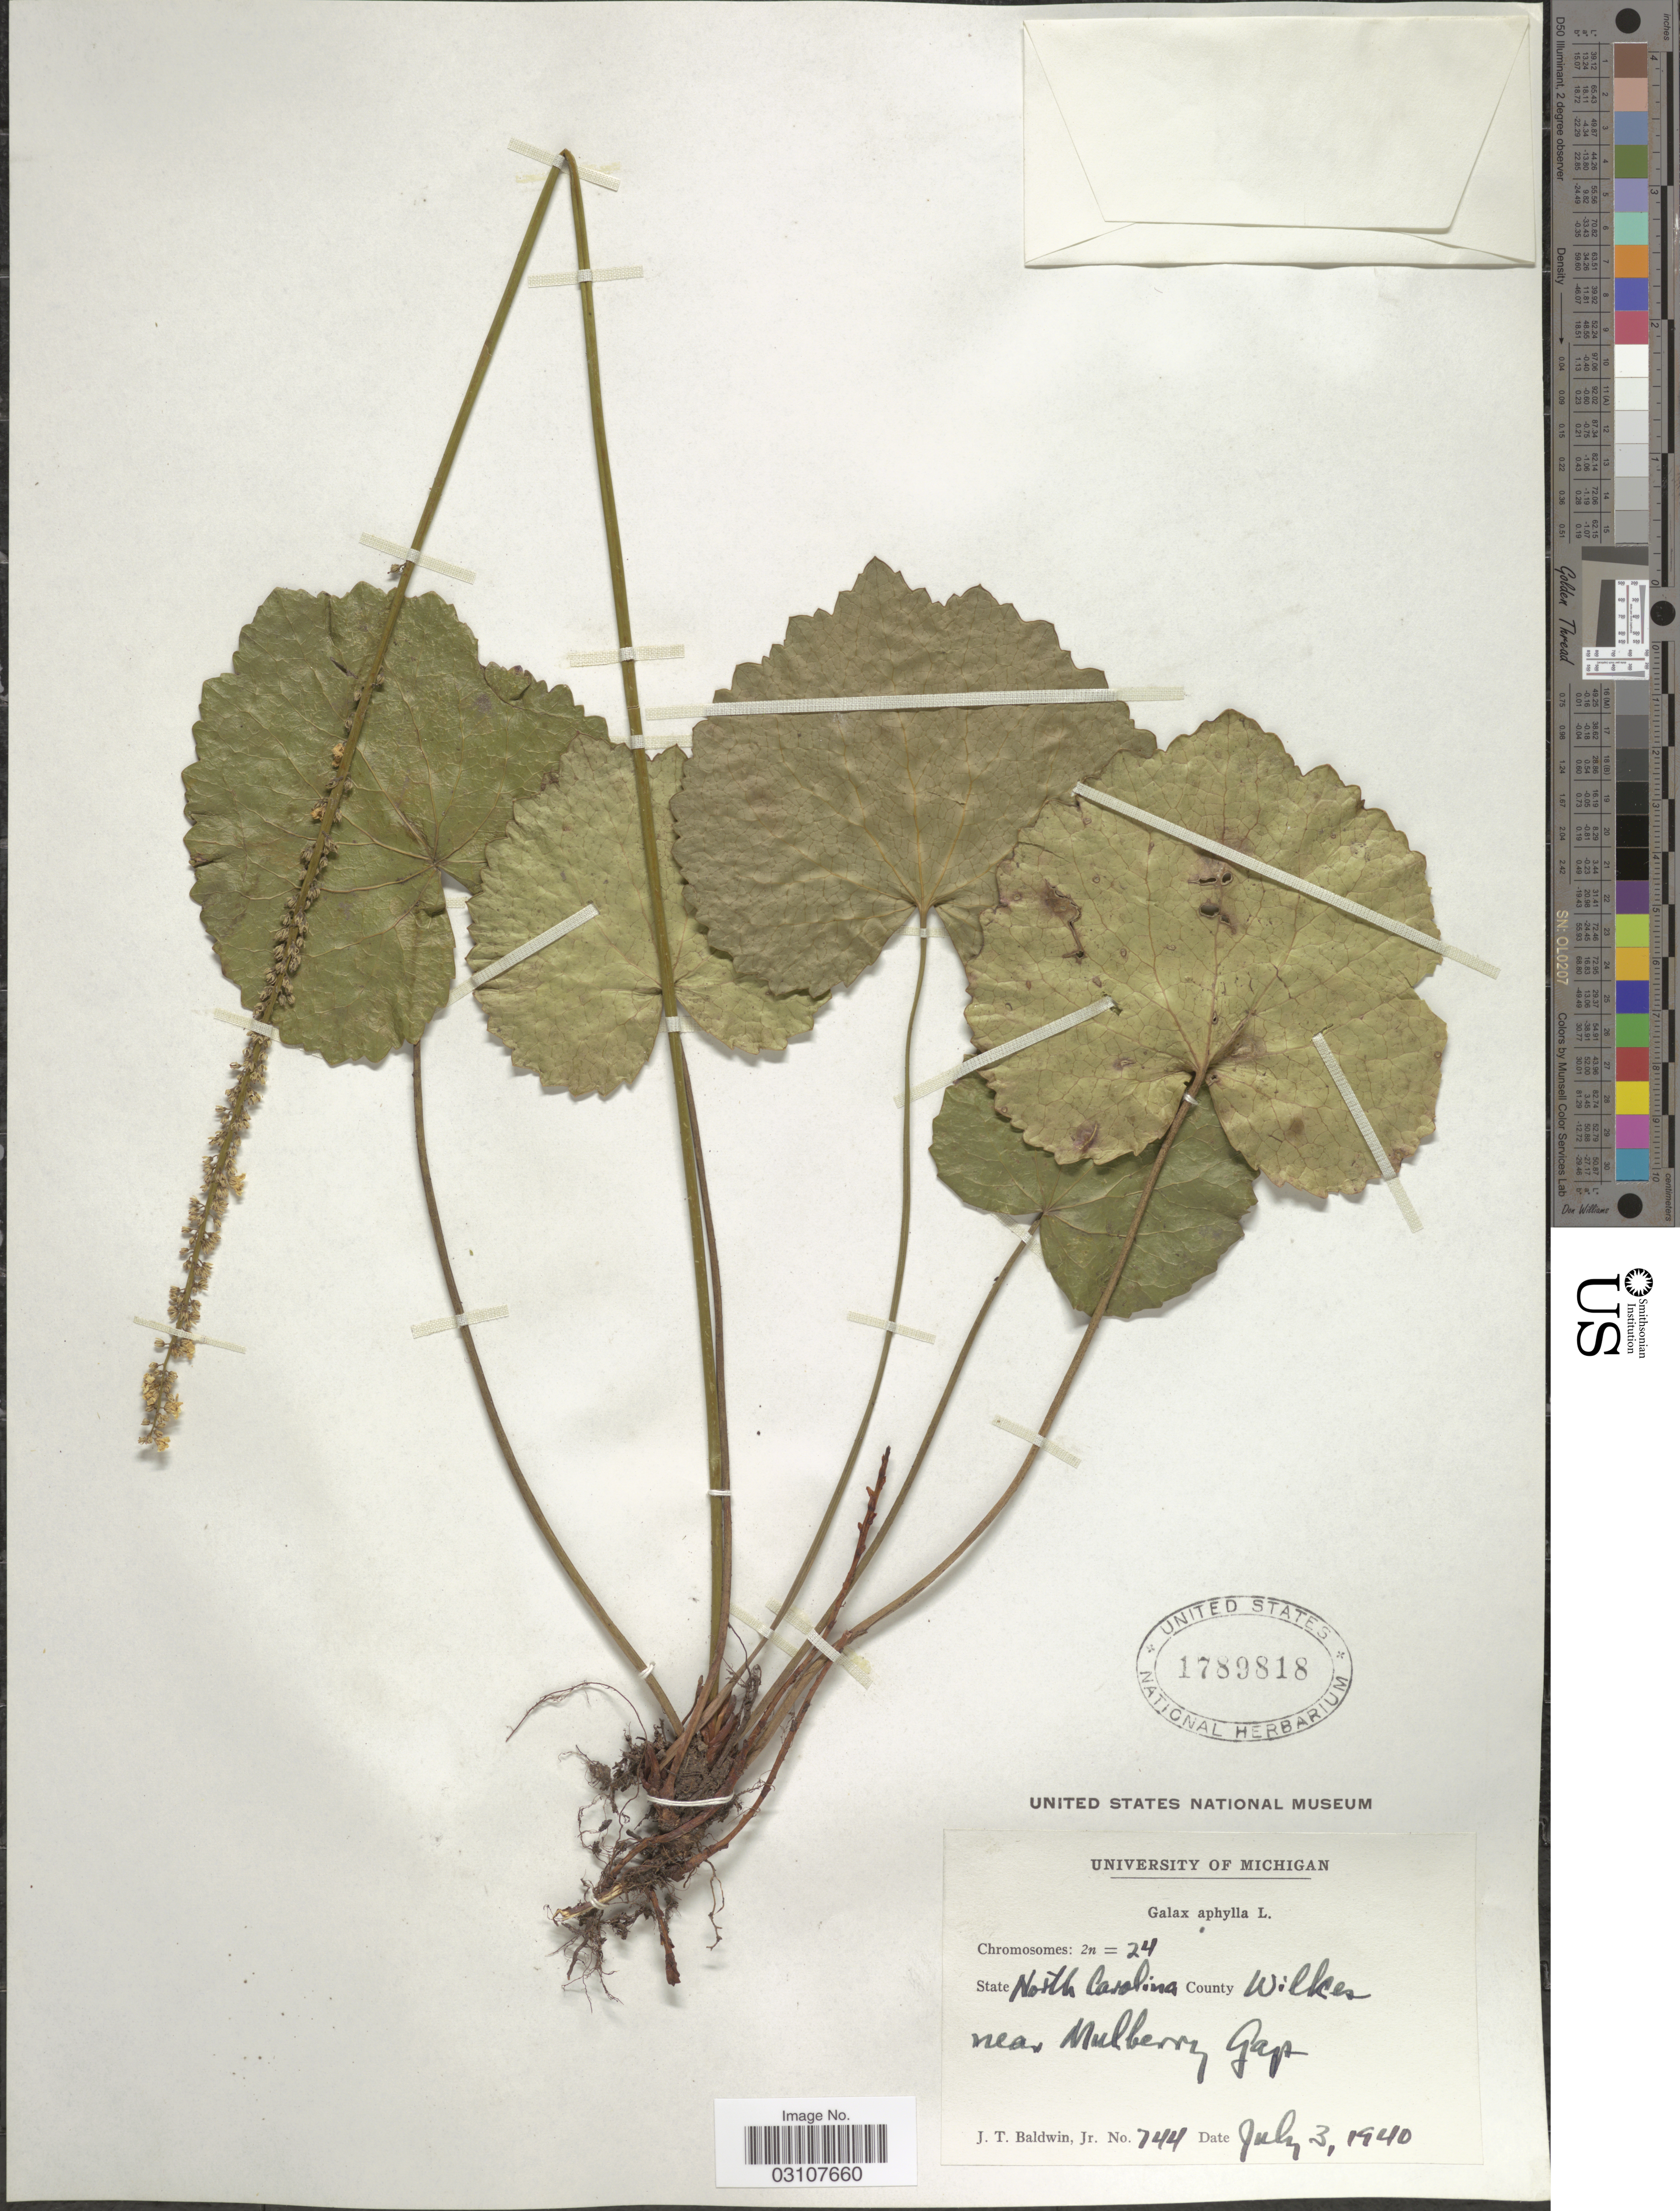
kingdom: Plantae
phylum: Tracheophyta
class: Magnoliopsida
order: Ericales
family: Diapensiaceae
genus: Galax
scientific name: Galax urceolata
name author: (Poir.) Brummitt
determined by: Gaynor, Michelle L., (FLAS), University of Florida (UNITED STATES)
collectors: J. T. Baldwin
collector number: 744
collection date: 1940-07-03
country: United States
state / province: North Carolina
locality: County Wilkes. Near Mulberry Gap.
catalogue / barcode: US 1789818